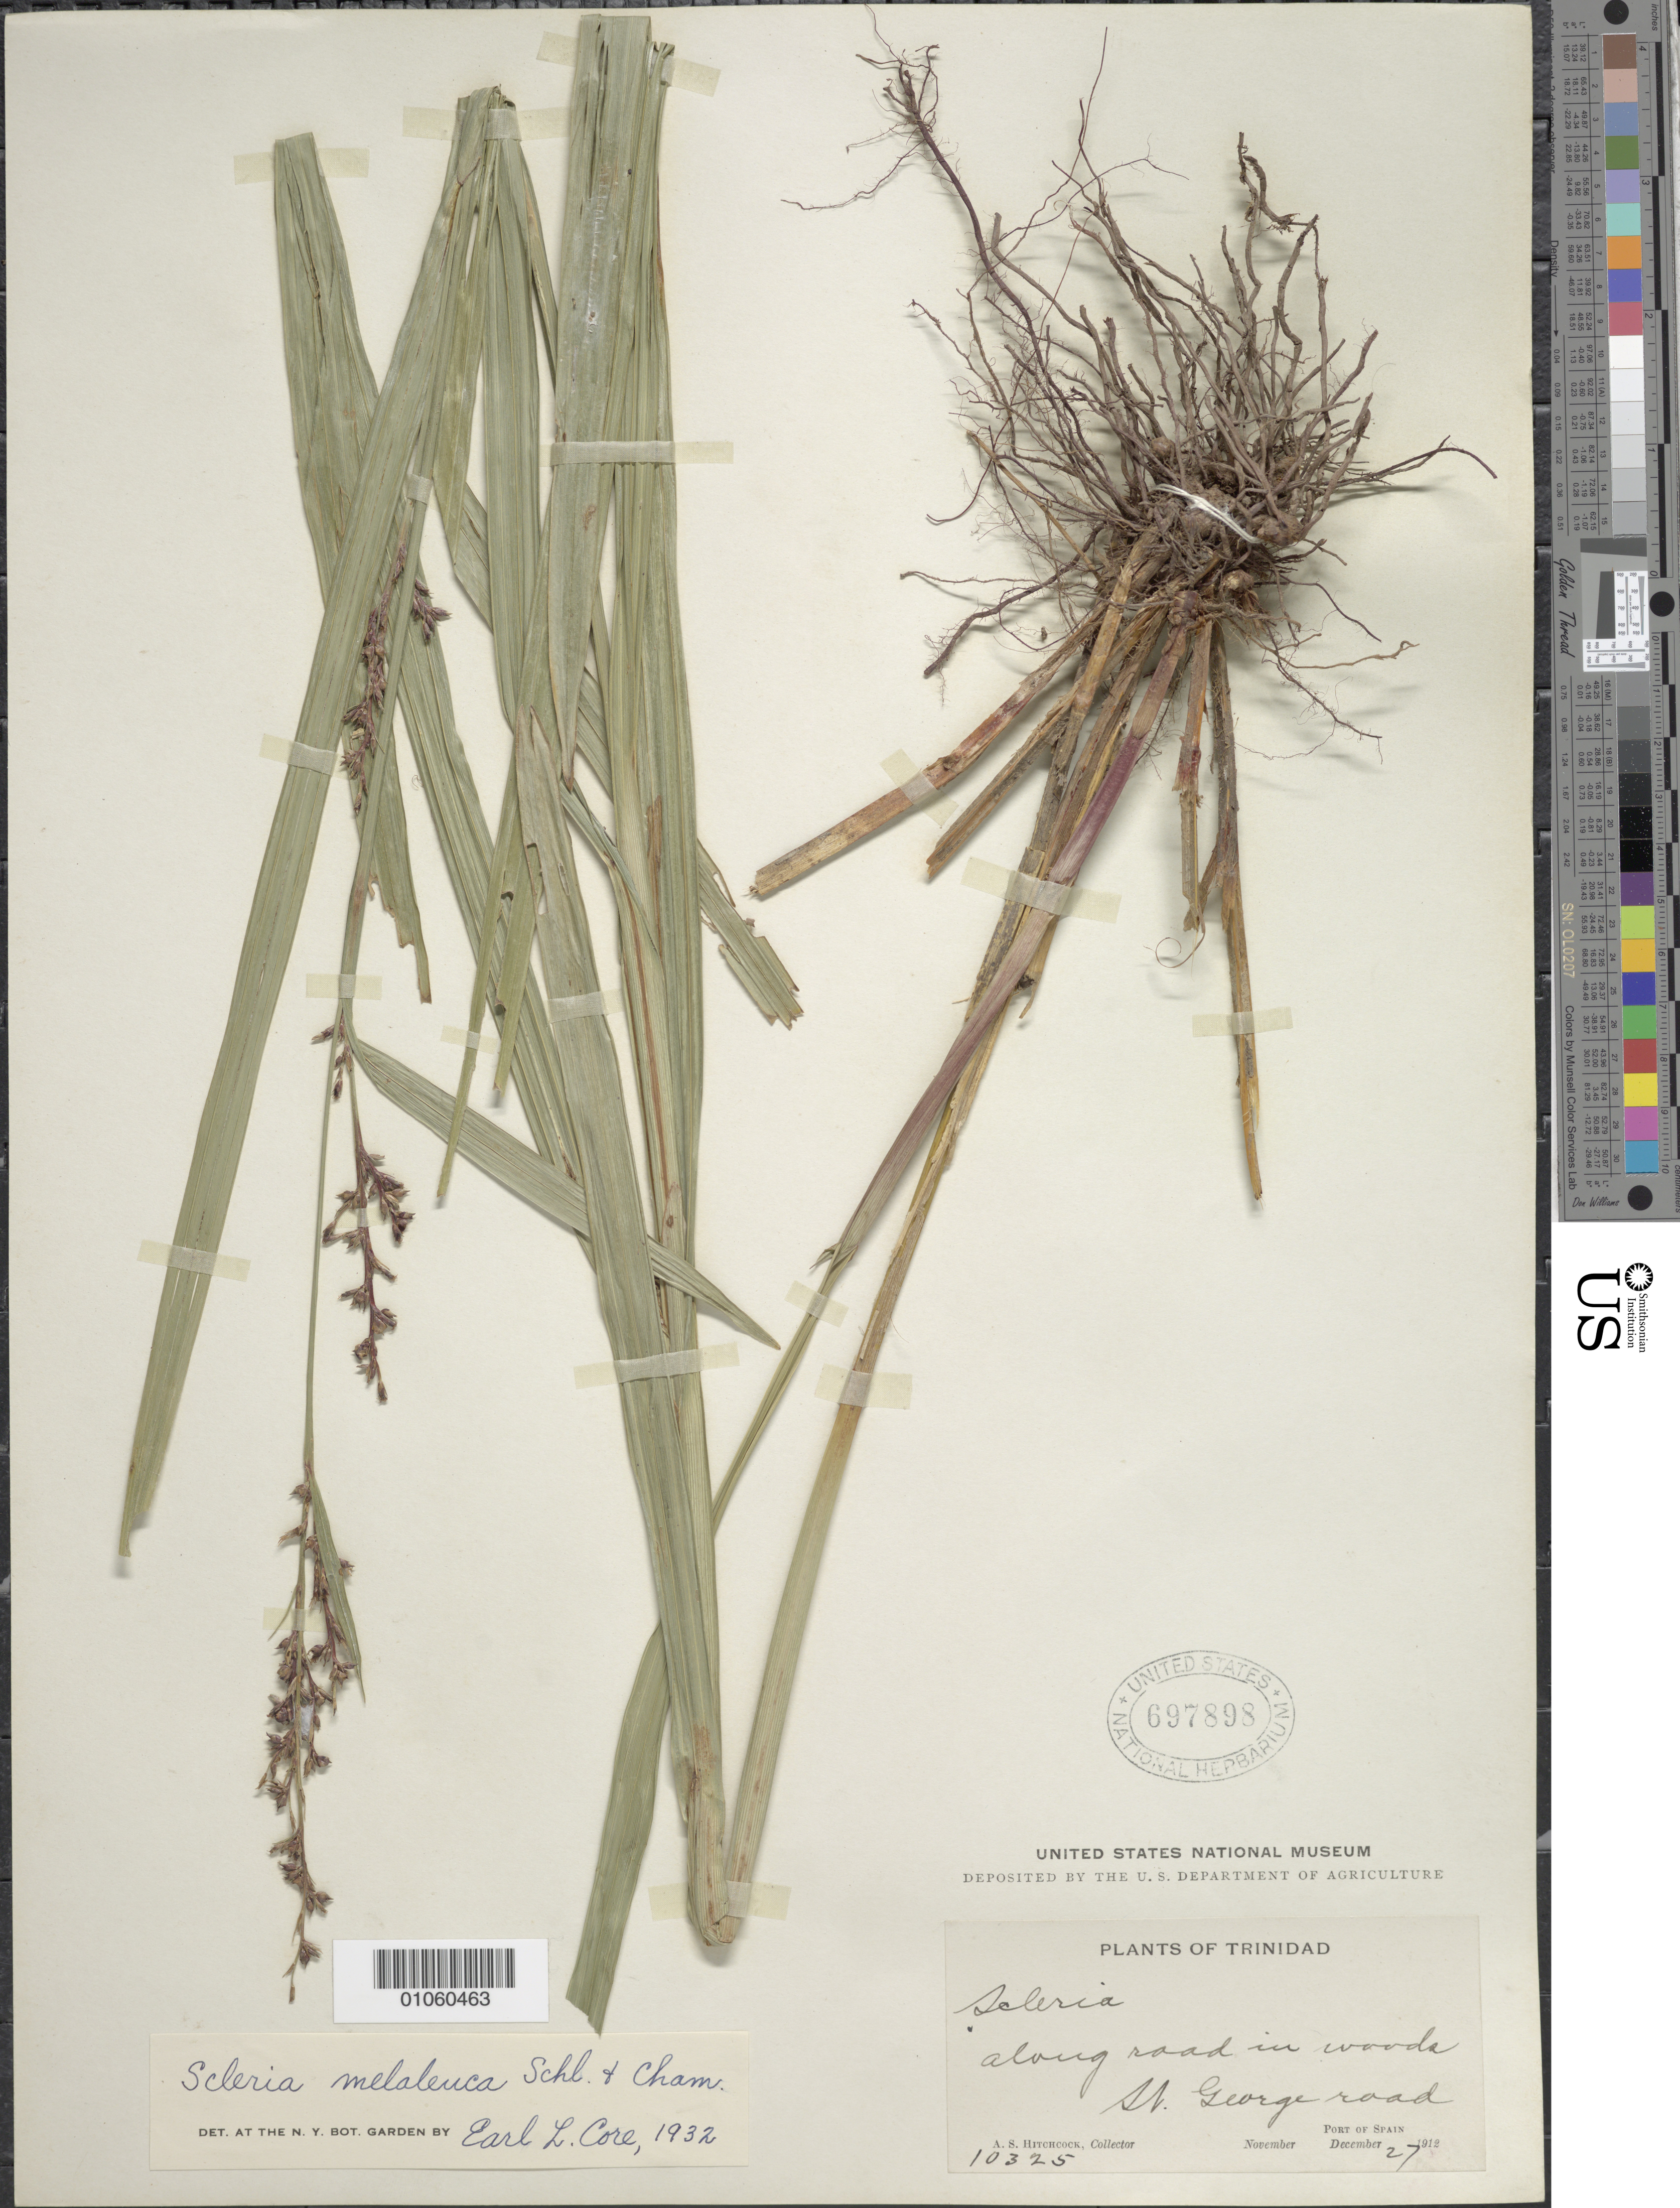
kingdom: Plantae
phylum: Tracheophyta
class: Liliopsida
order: Poales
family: Cyperaceae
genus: Scleria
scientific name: Scleria gaertneri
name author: Raddi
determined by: Strong, M. T., (US), Smithsonian Institution - National Museum of Natural History (UNITED STATES)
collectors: A. S. Hitchcock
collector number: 10325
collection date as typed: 27 Dec 1912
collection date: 1912-12-27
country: Trinidad and Tobago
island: Trinidad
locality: Port of Spain, St. George road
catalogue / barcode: US 697898